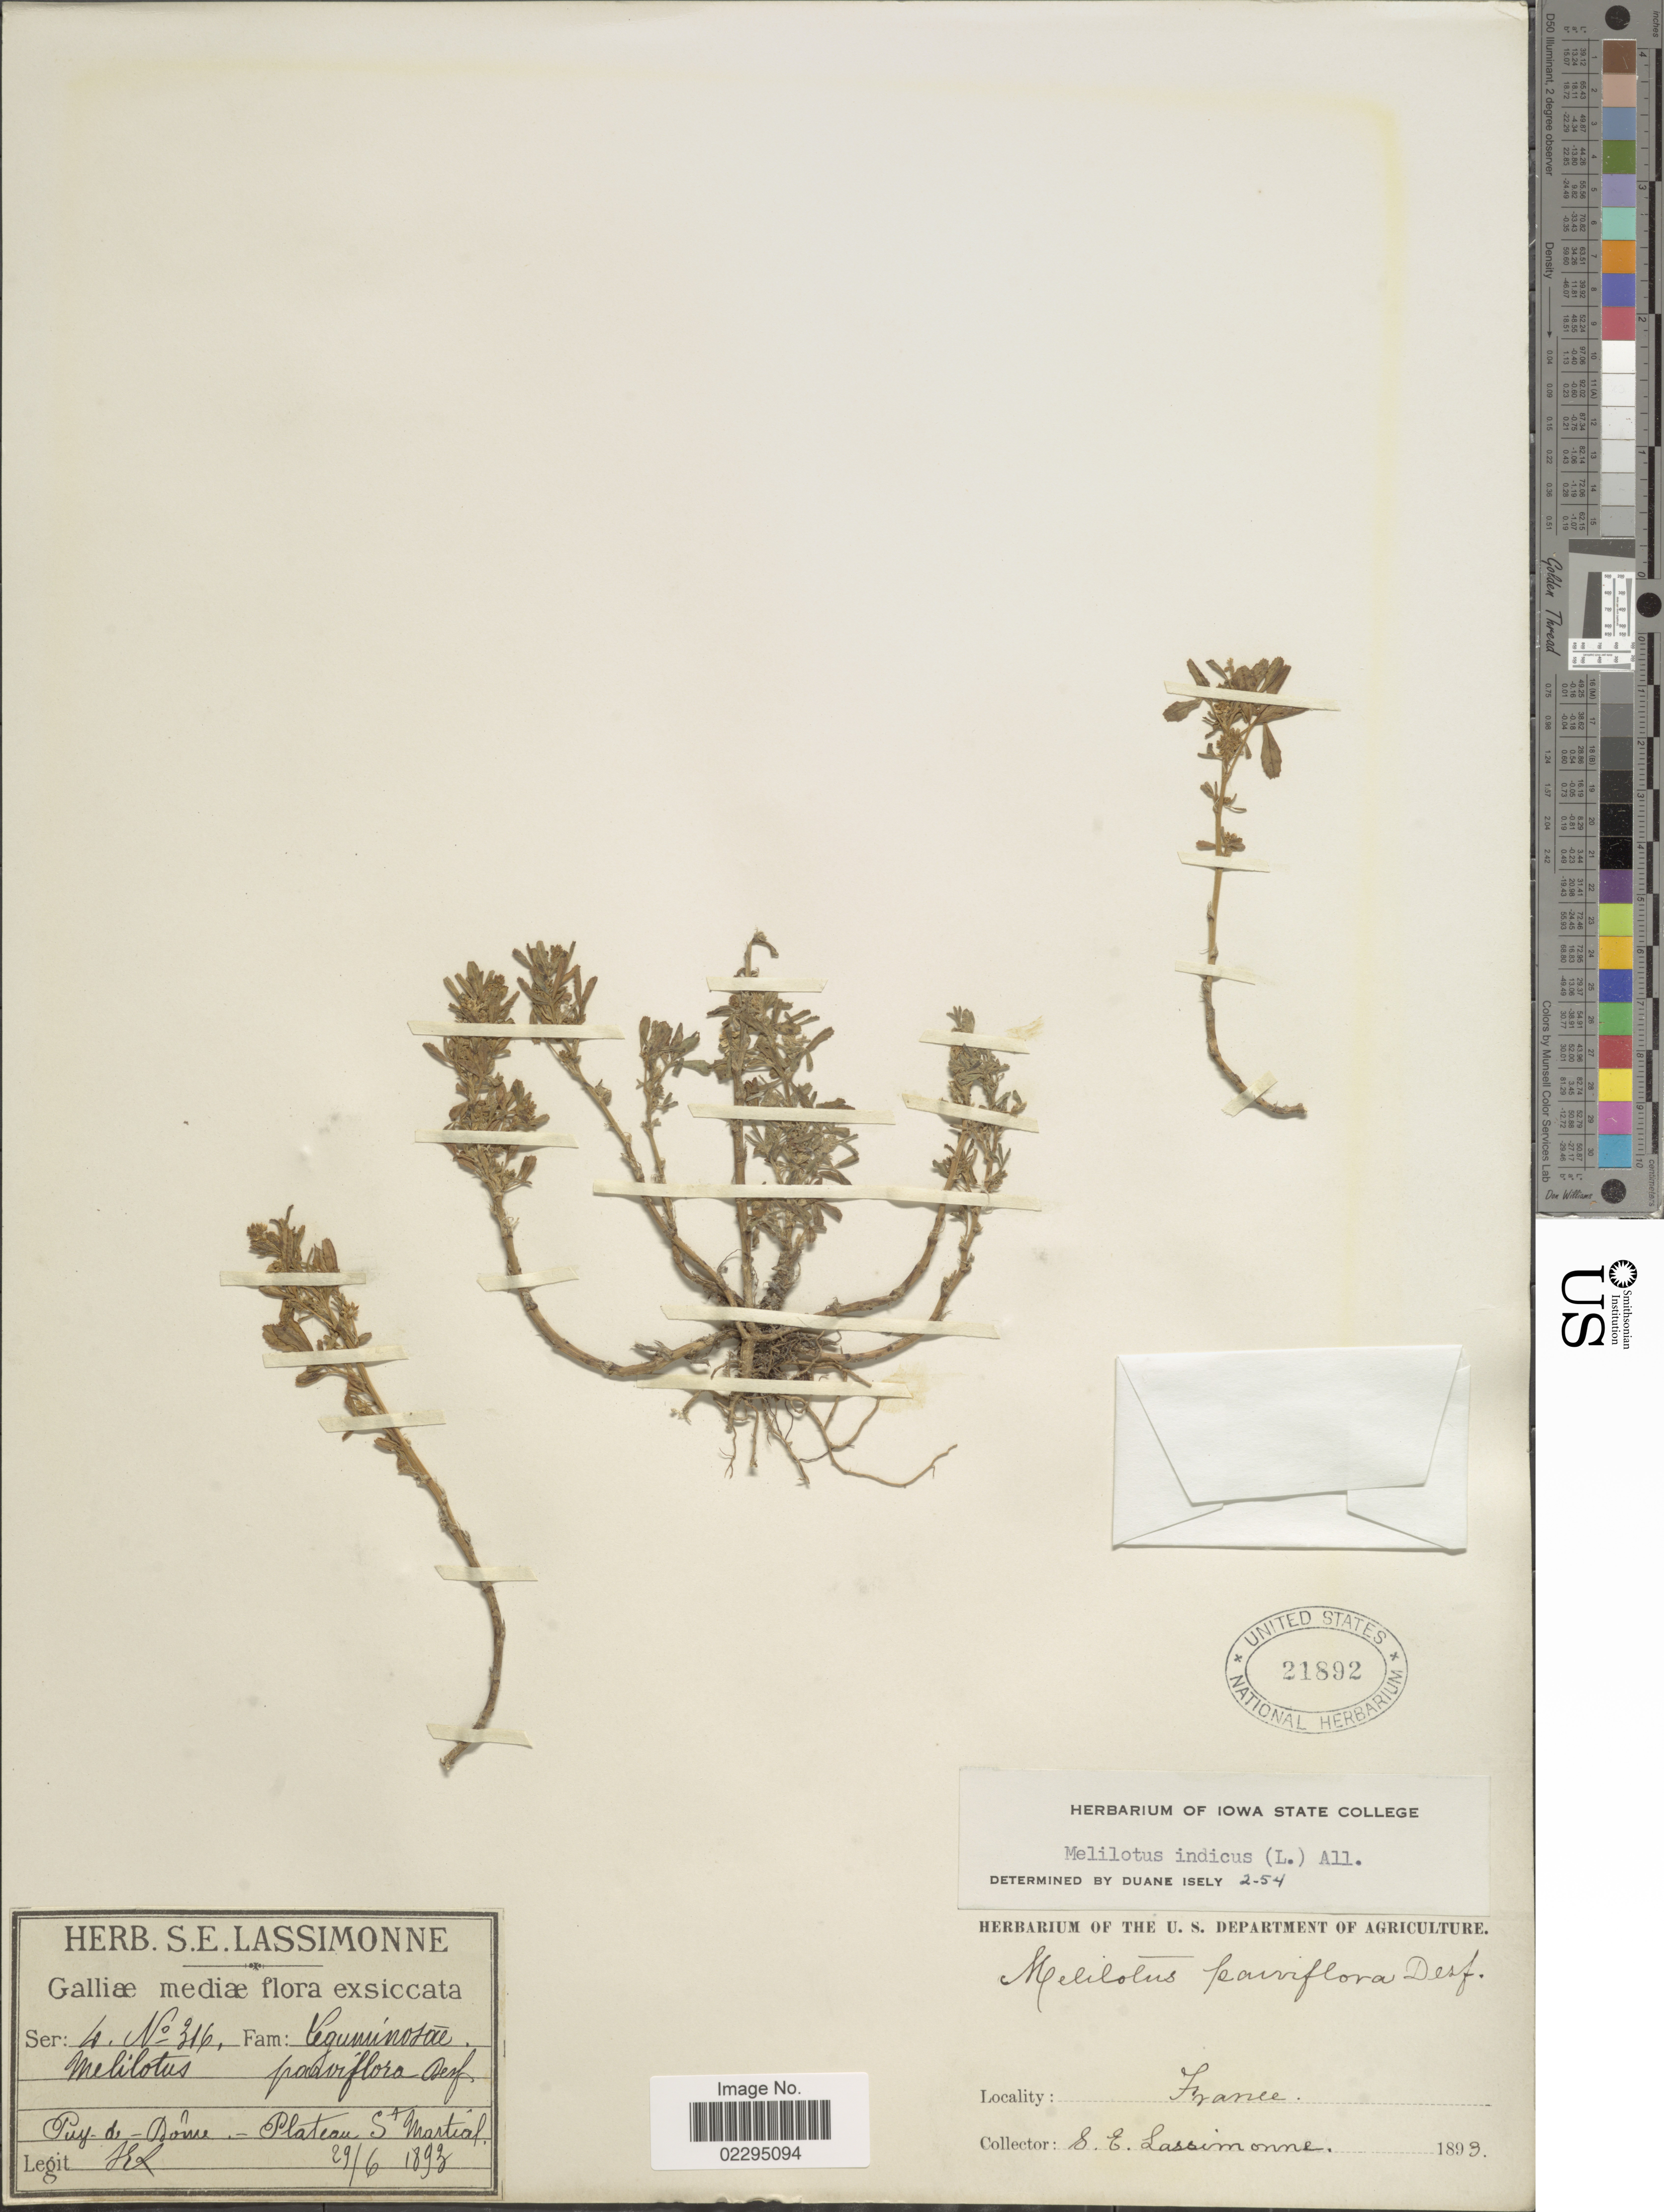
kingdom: Plantae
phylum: Tracheophyta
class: Magnoliopsida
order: Fabales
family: Fabaceae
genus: Melilotus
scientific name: Melilotus indicus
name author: (L.) All.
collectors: S. Lassimonne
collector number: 316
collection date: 1893-06-29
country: France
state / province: Auvergne-Rhône-Alpes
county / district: Puy-de-Dôme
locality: Puy-de-Dome - Plateau St. Martial.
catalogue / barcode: US 21892